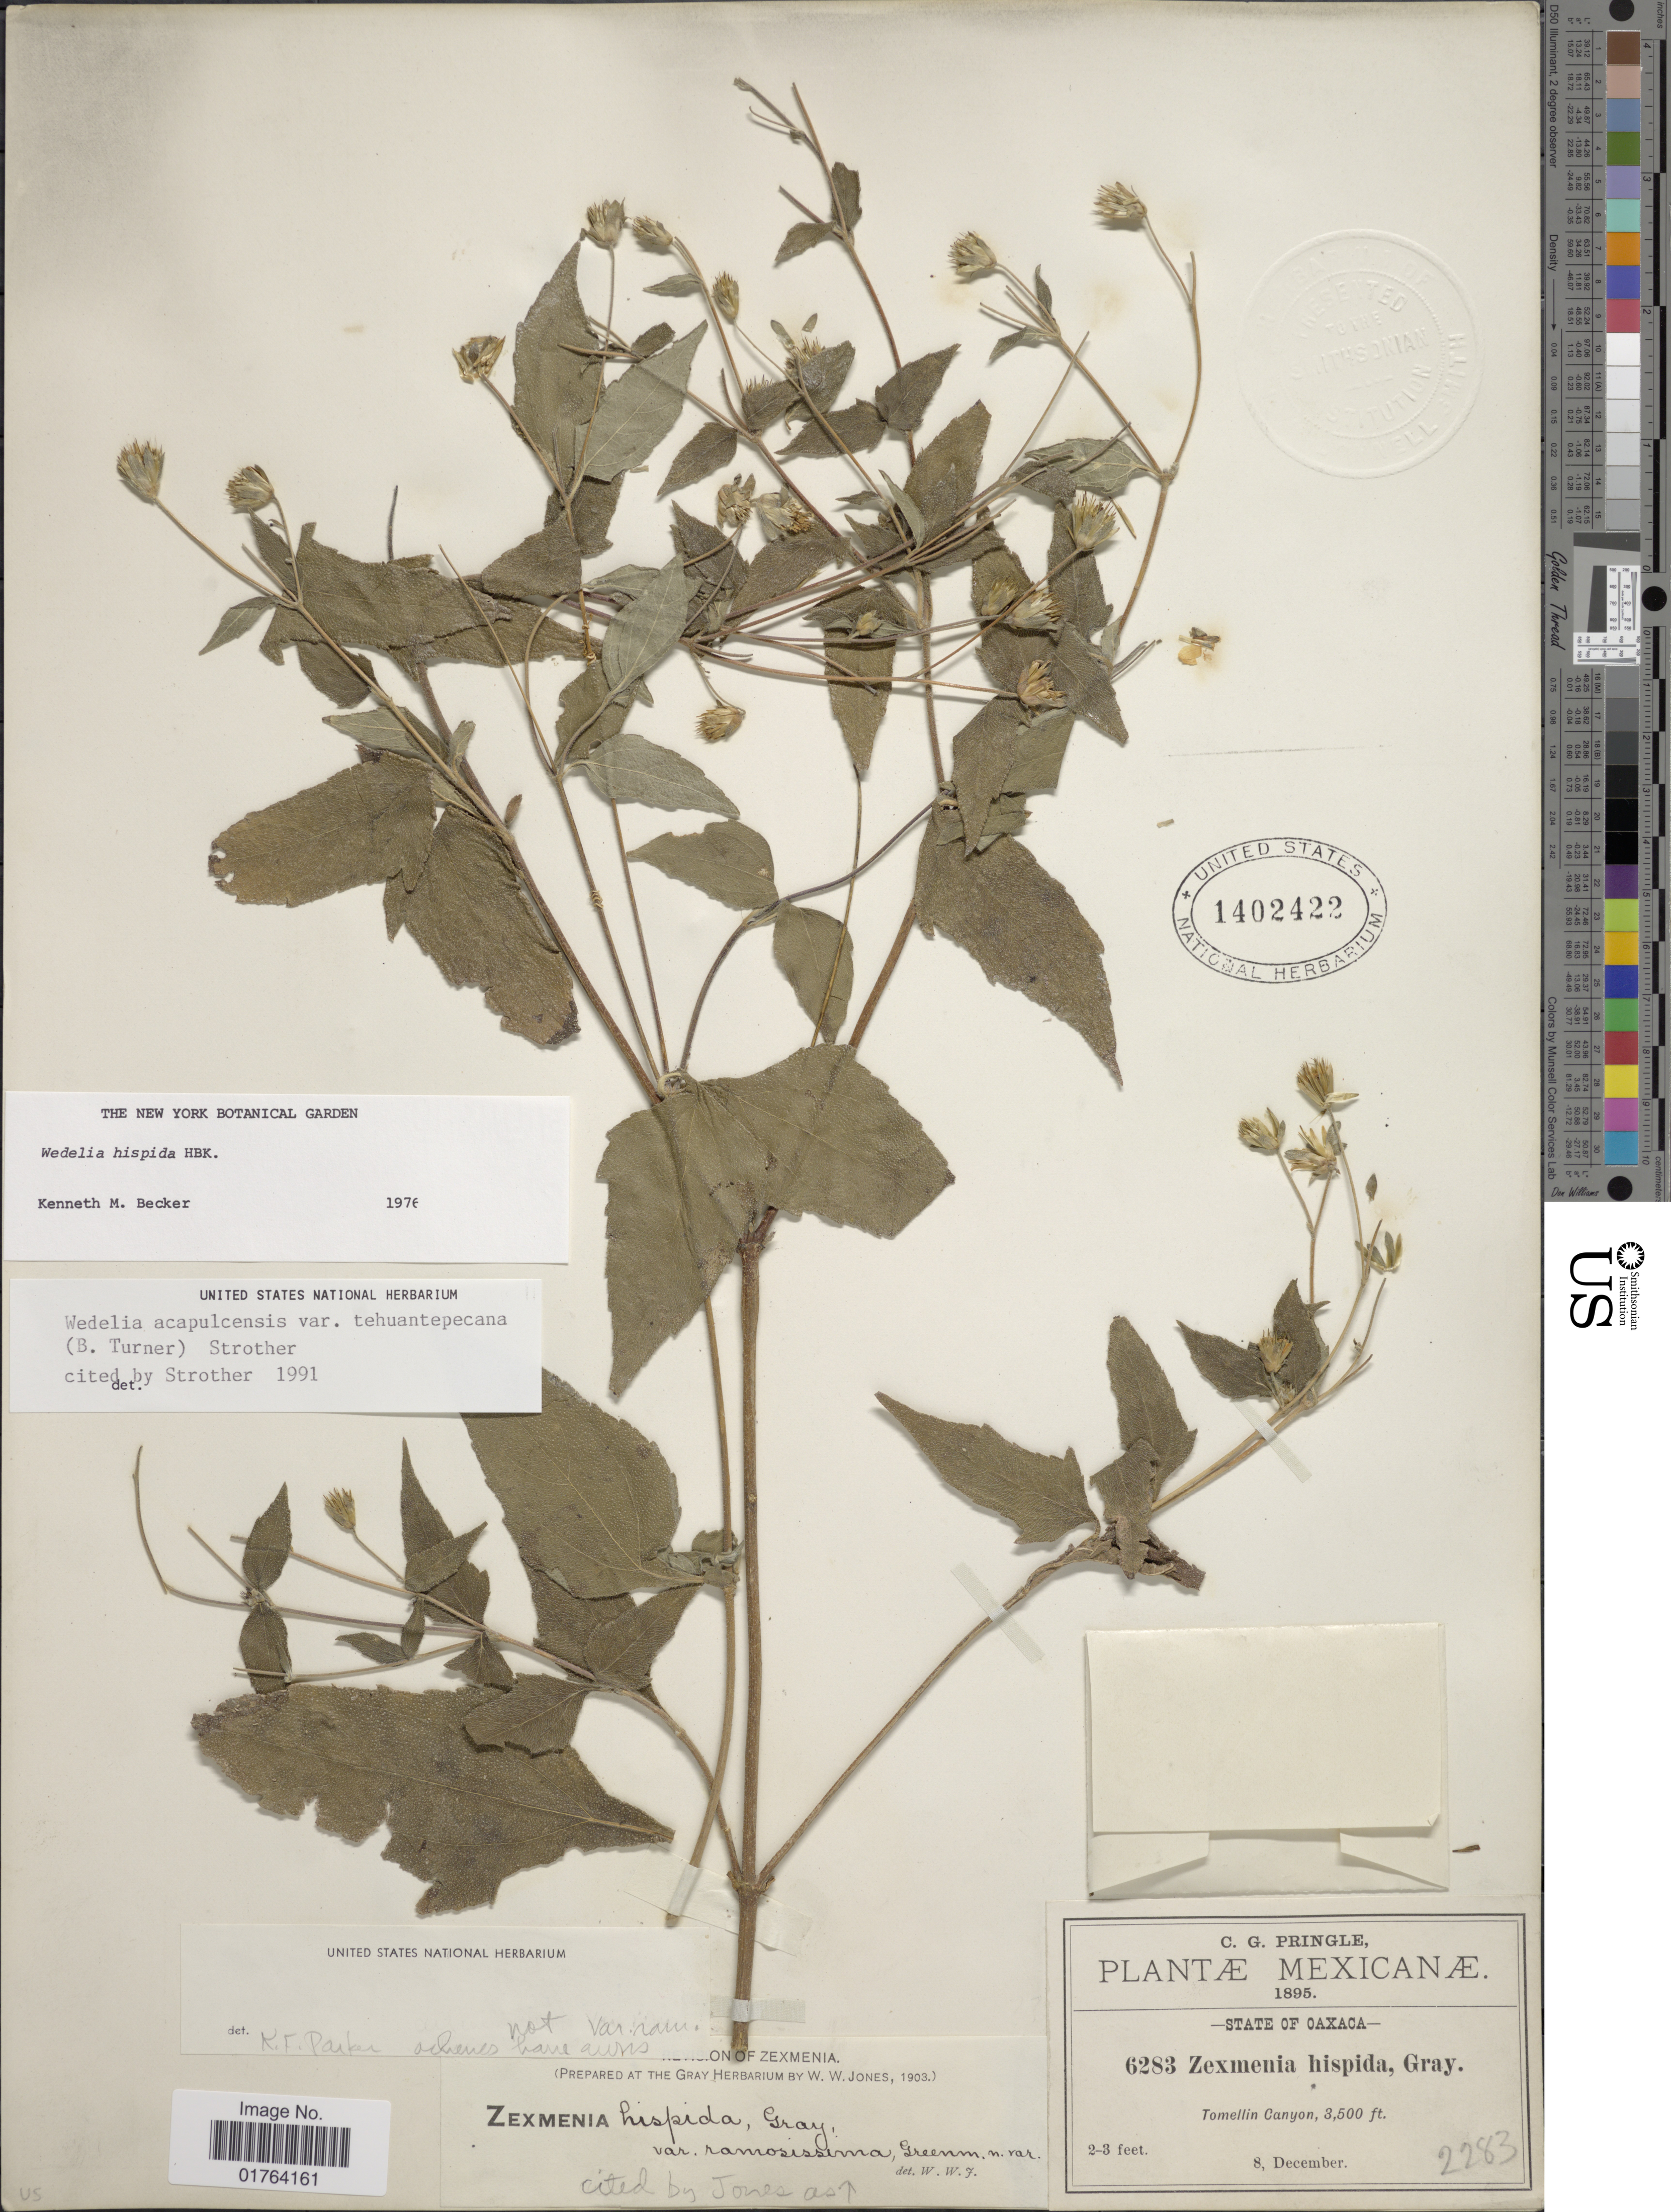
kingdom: Plantae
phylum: Tracheophyta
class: Magnoliopsida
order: Asterales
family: Asteraceae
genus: Wedelia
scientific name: Wedelia acapulcensis var. tehuantepecana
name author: (B.L. Turner) Strother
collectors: C. G. Pringle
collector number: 6283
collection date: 1895-12-08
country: Mexico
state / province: Oaxaca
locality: Tomellin canyon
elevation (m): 1067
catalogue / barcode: US 1402422